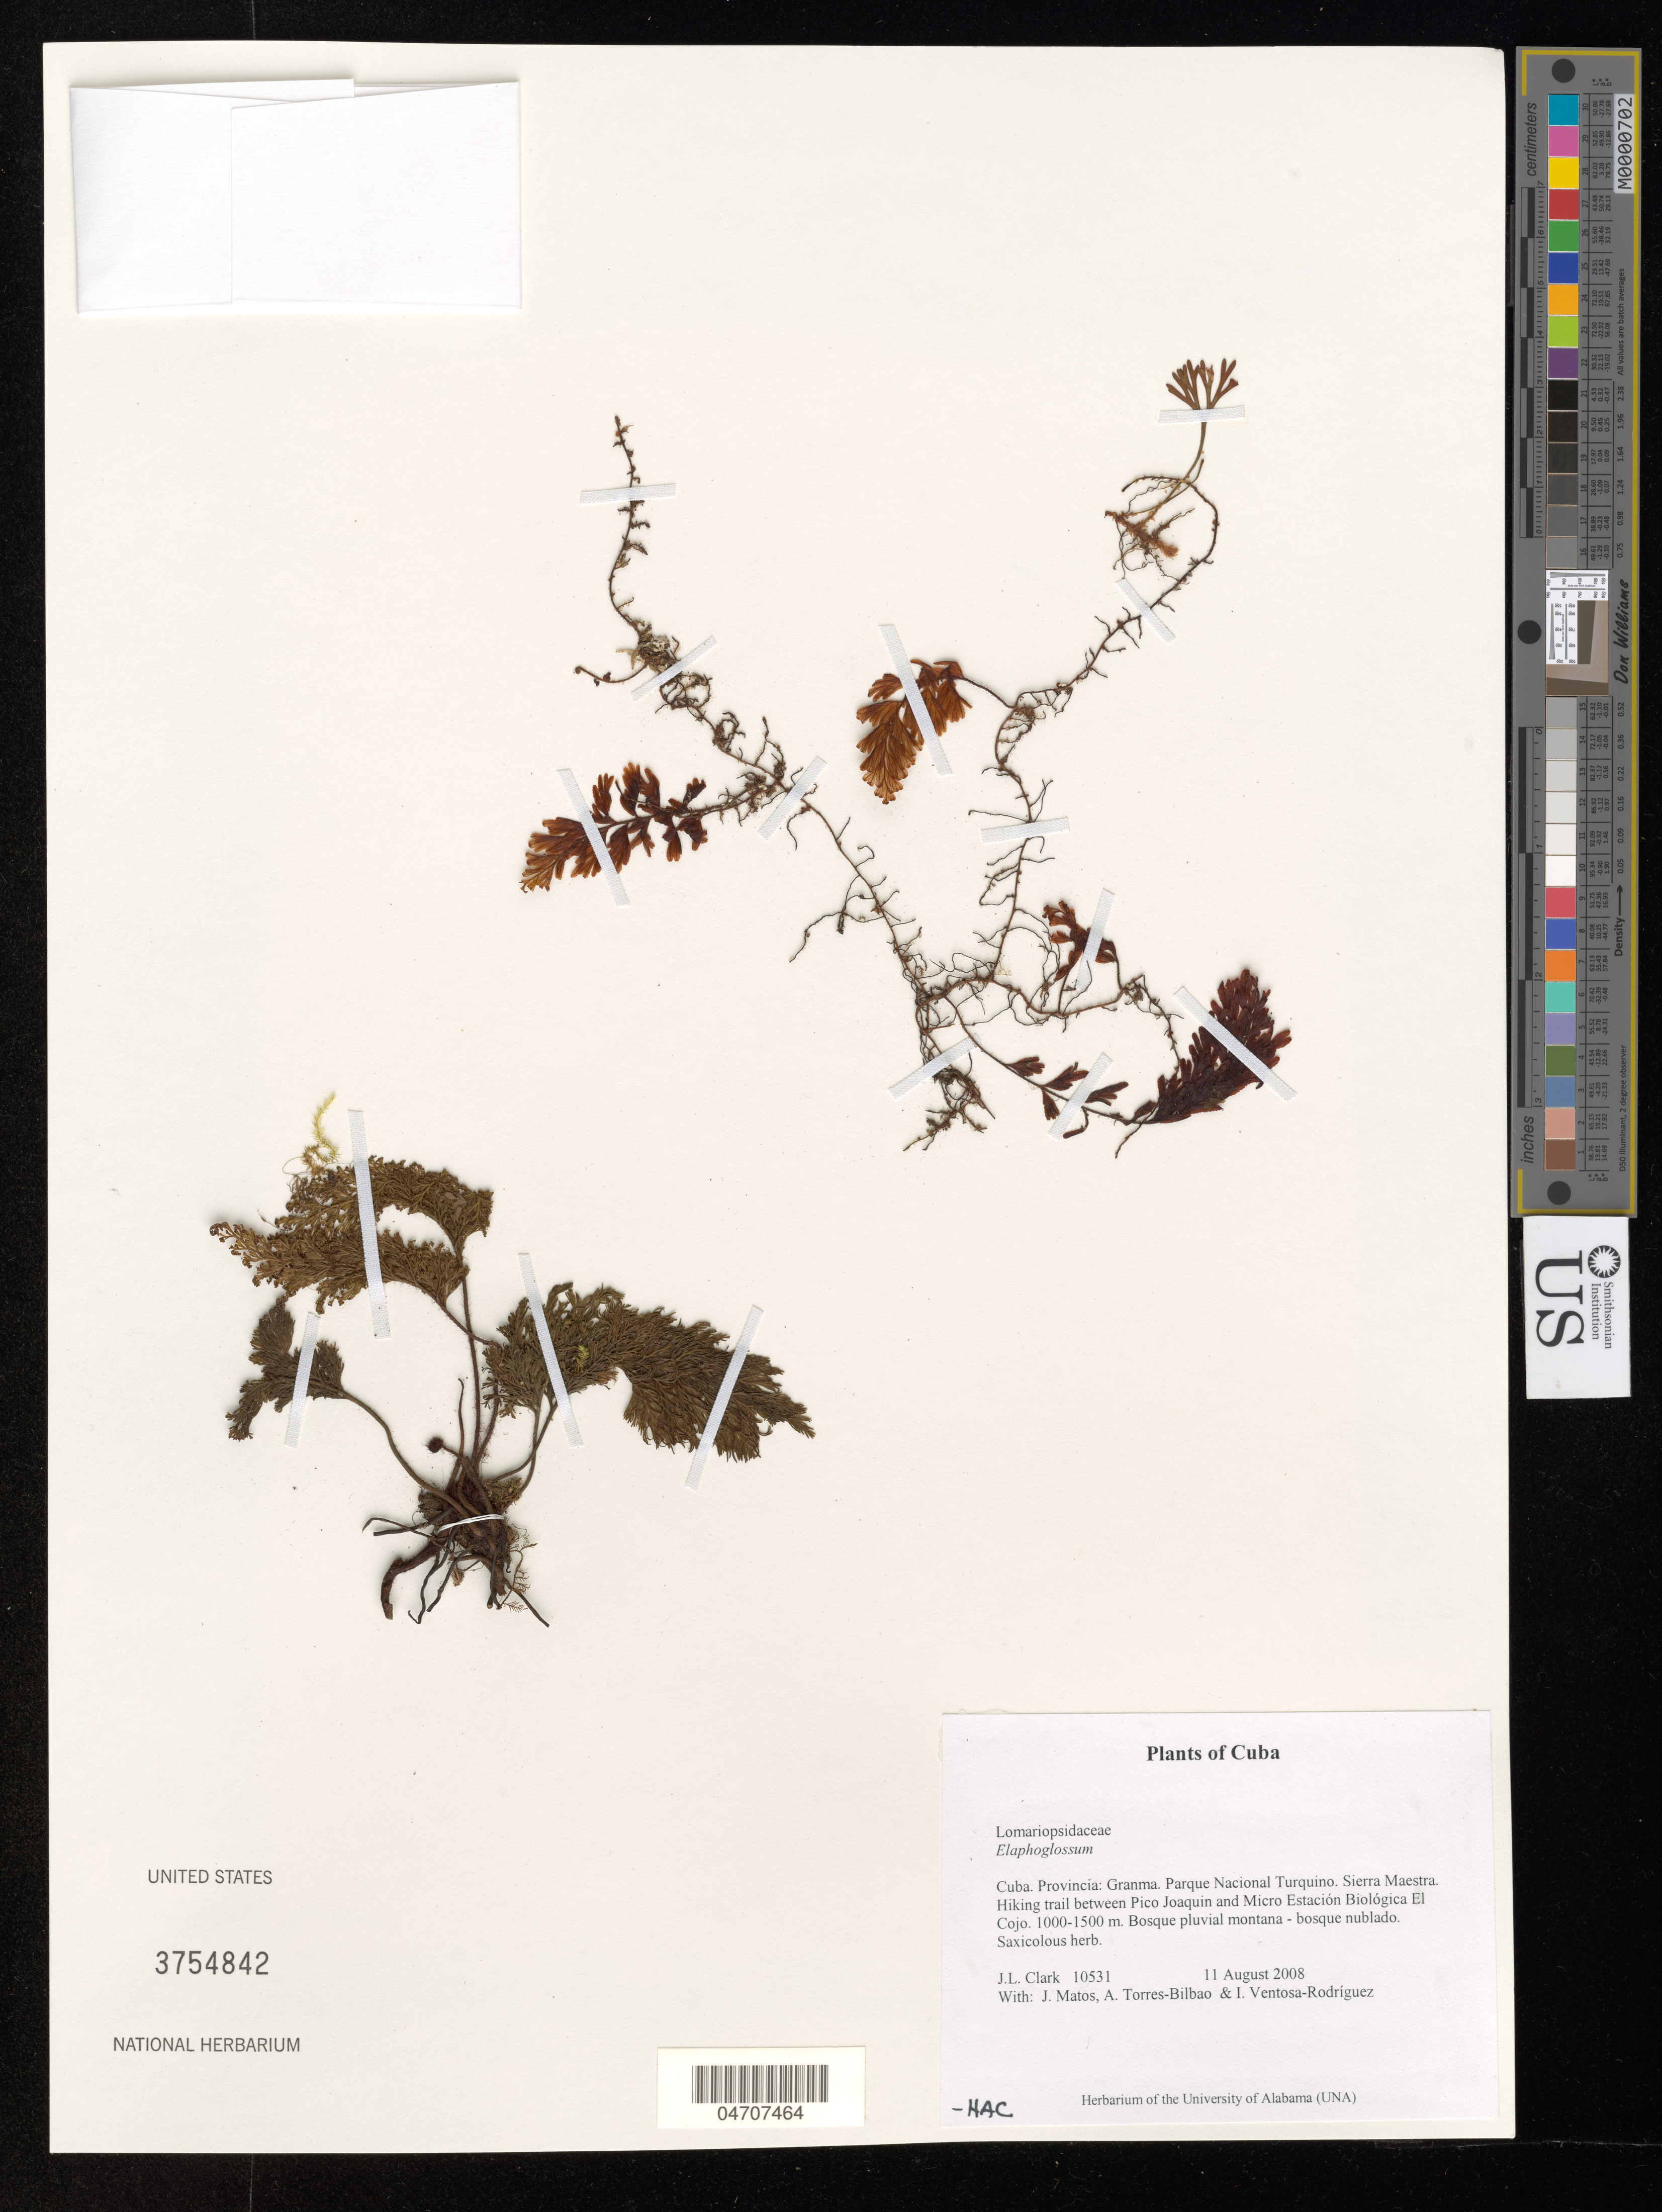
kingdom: Plantae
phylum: Tracheophyta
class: Polypodiopsida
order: Polypodiales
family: Dryopteridaceae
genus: Elaphoglossum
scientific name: Elaphoglossum sp.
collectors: J. L. Clark, J. Matos, A. Torres-Bilbao & A. Hewitt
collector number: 10531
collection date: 2008-08-11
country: Cuba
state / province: Granma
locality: Parque Nacional Turquino. Sierra Maestra. Hiking trail between Pico Joaquin and Micro Estación Biológica El Cojo.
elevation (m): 1000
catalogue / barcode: US 3754842